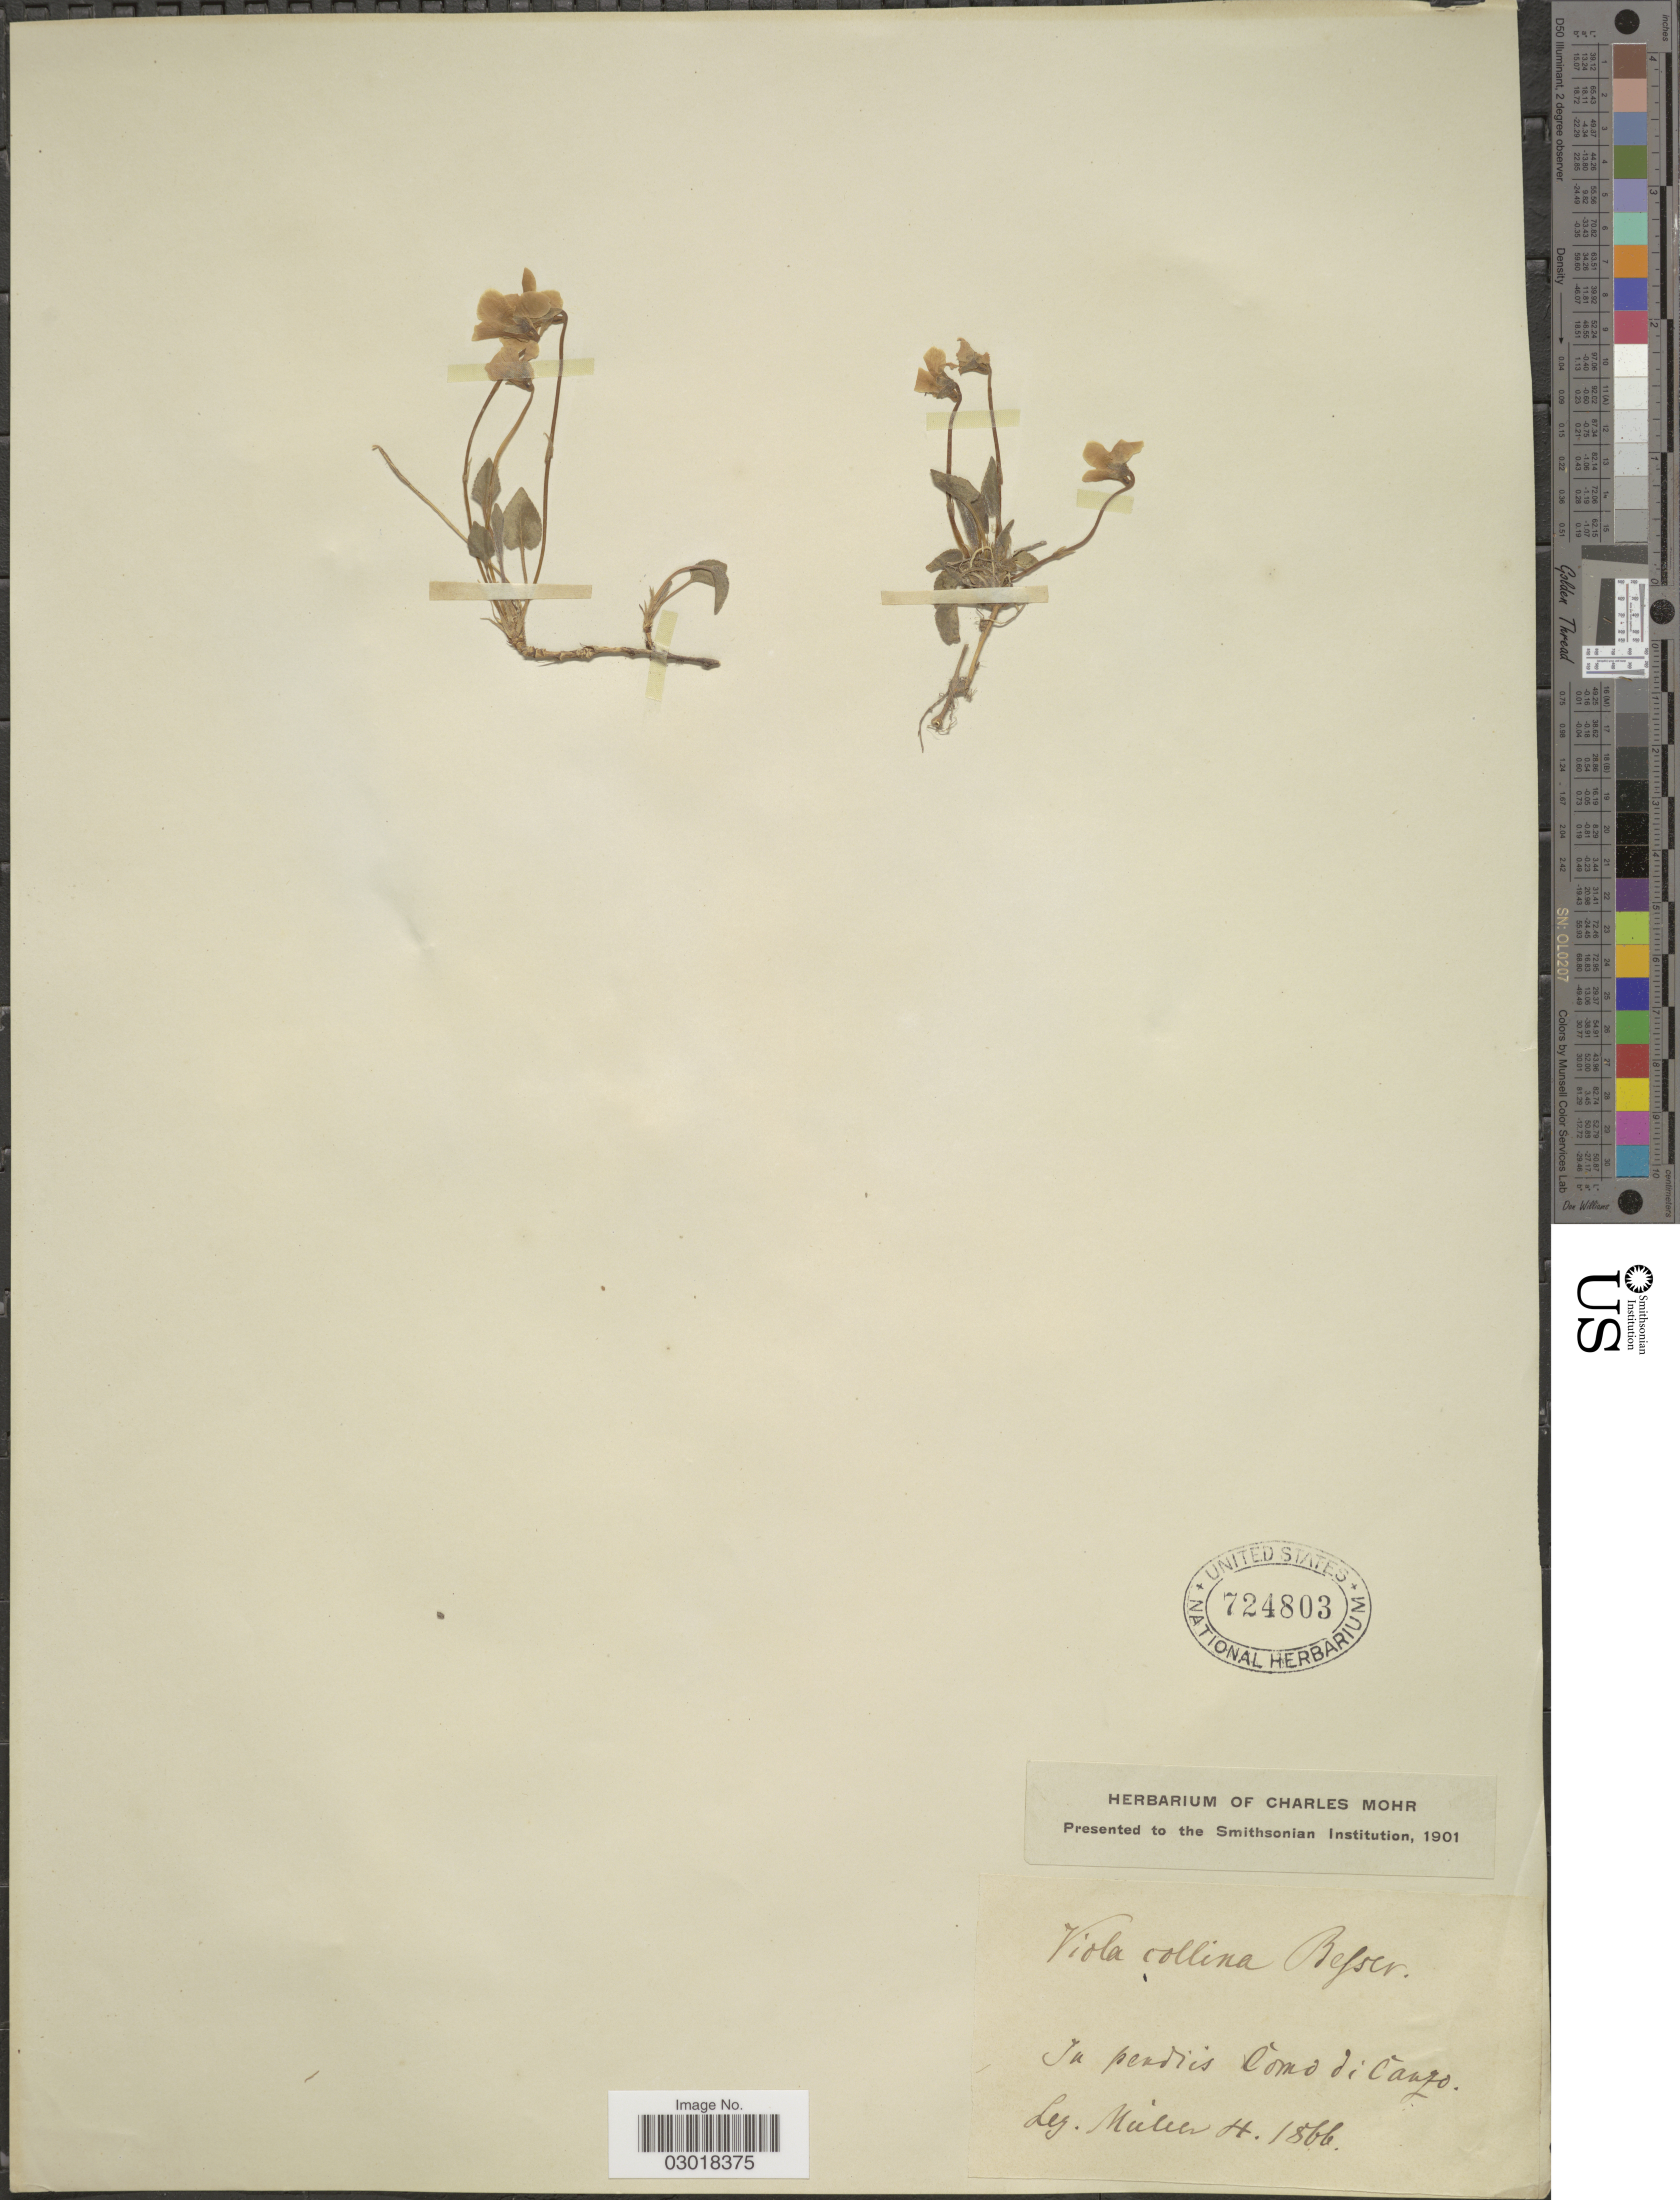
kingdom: Plantae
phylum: Tracheophyta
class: Magnoliopsida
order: Malpighiales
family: Violaceae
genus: Viola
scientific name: Viola collina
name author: Besser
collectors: -- Müller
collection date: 1866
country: Italy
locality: In perdicis como di Canzo.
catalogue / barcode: US 724803